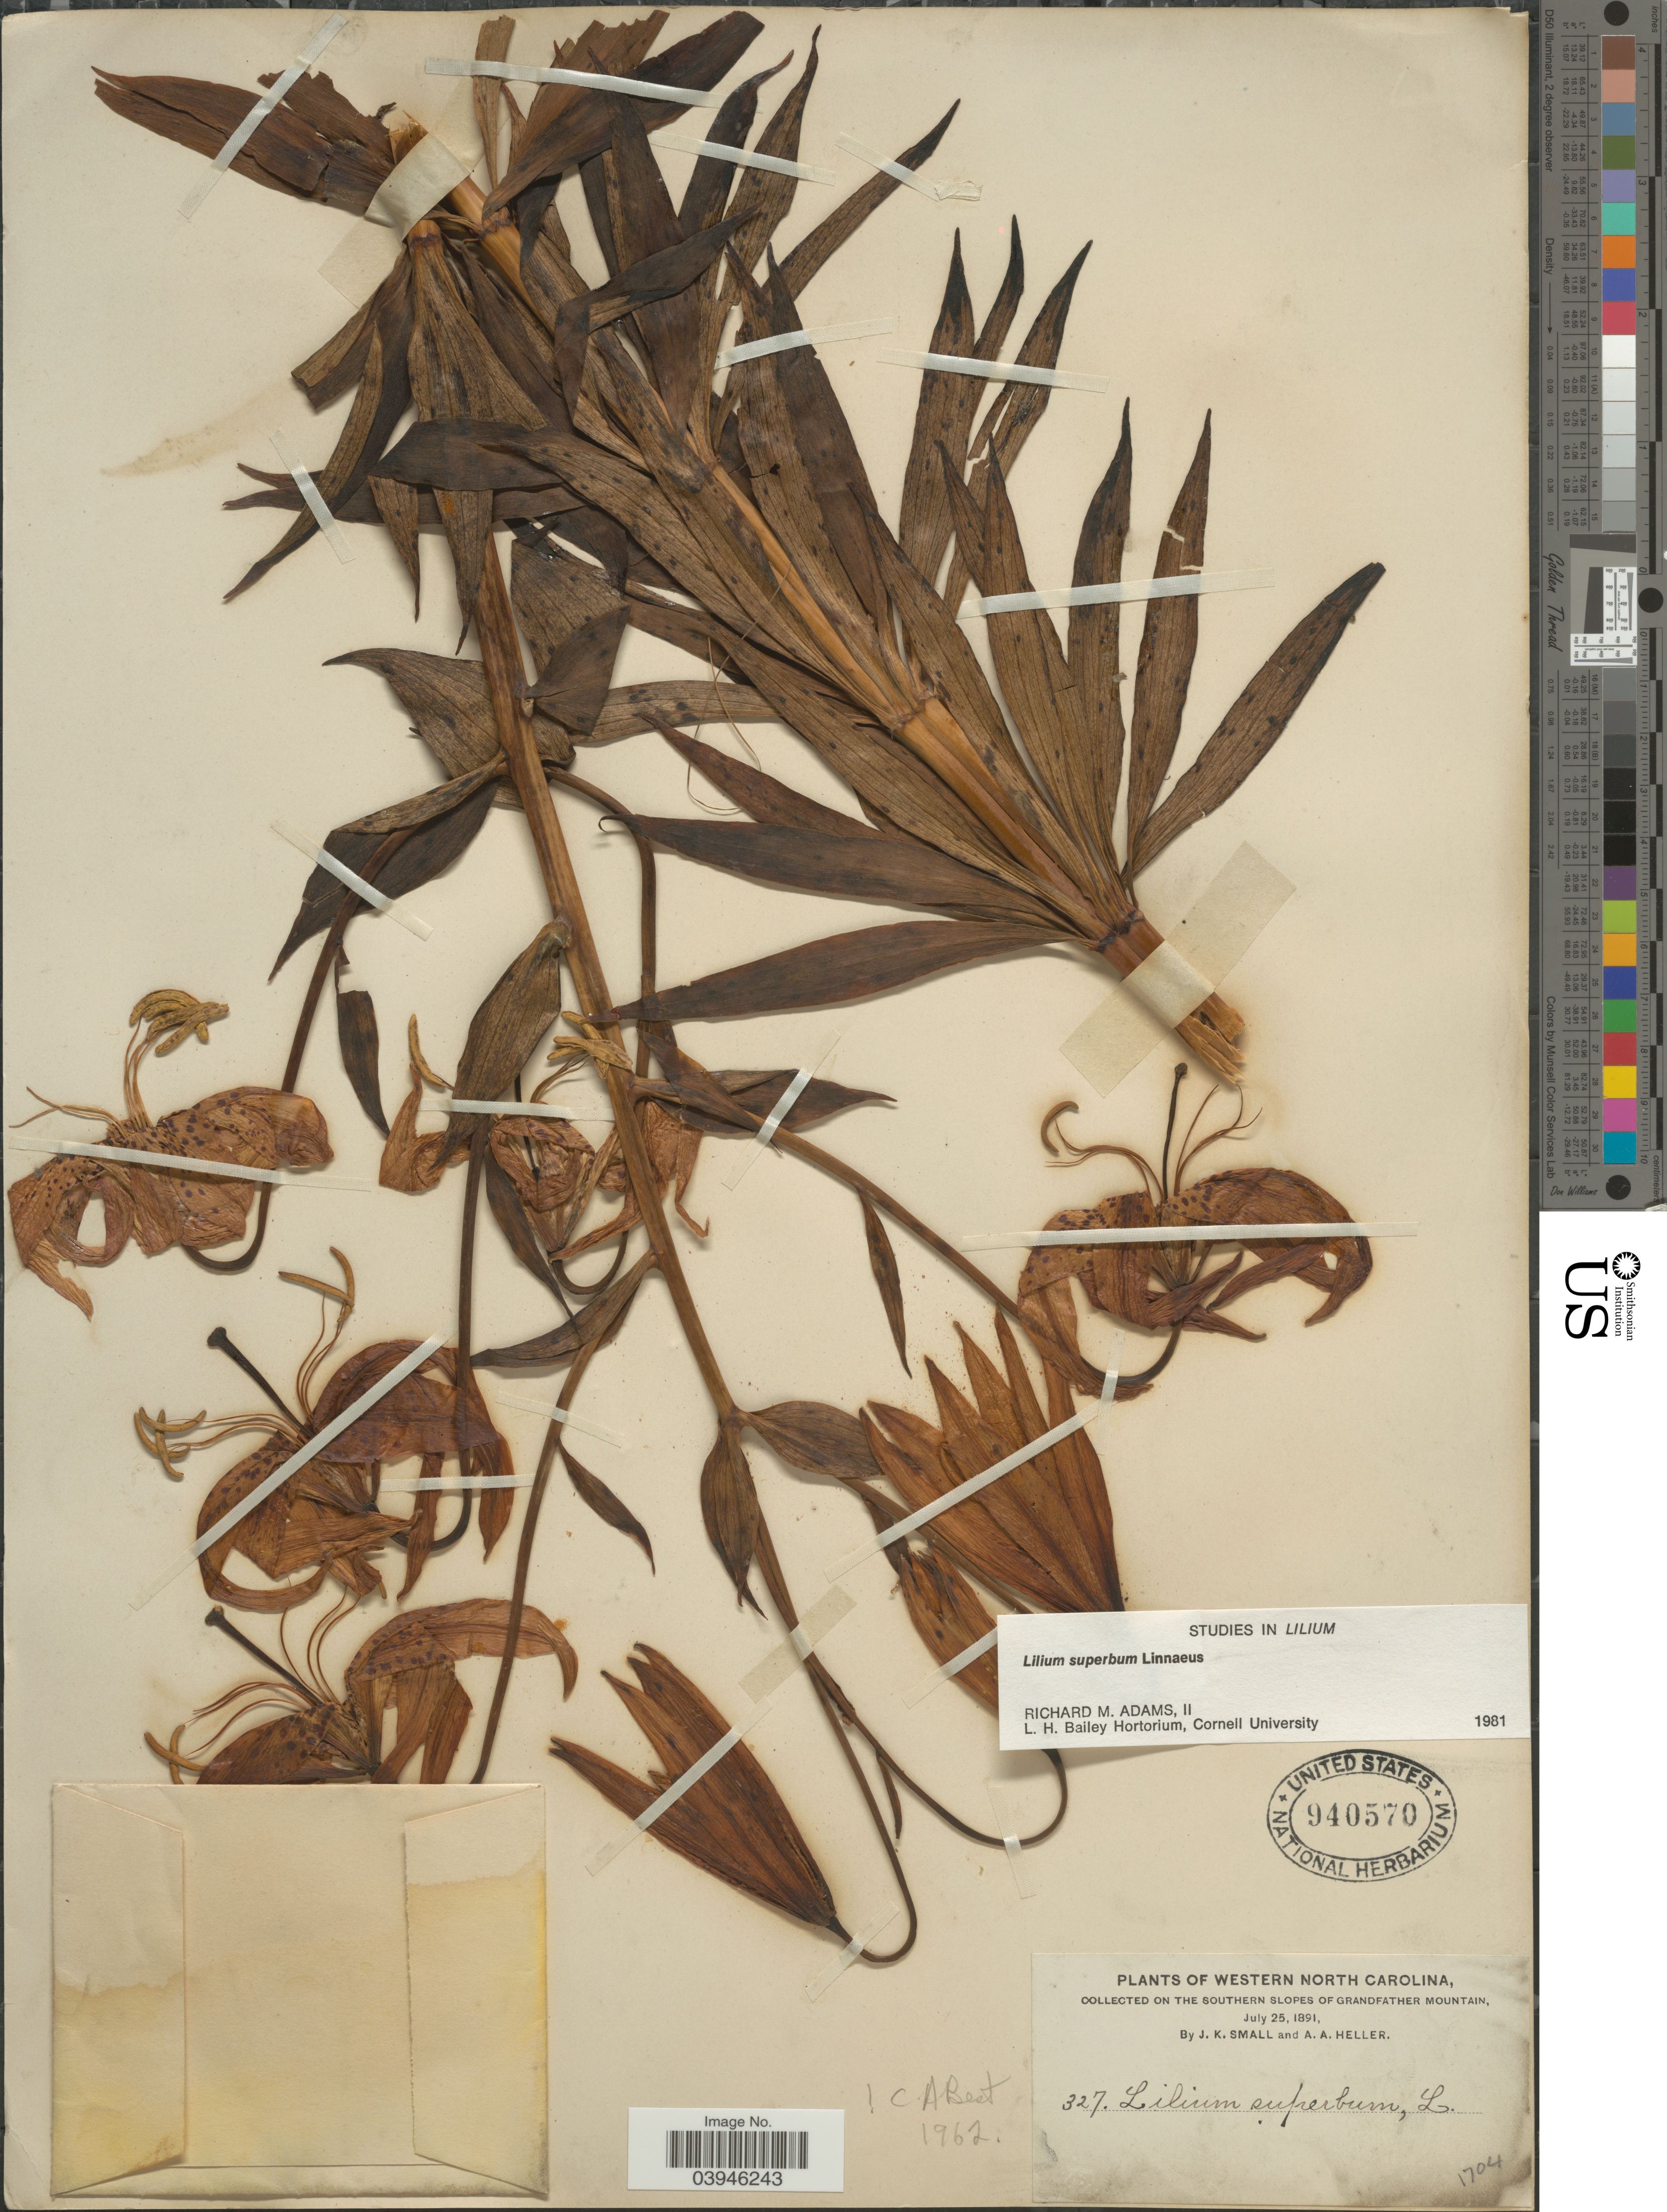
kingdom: Plantae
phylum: Tracheophyta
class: Liliopsida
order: Liliales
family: Liliaceae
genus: Lilium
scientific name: Lilium superbum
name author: L.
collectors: J. K. Small & A. A. Heller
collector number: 327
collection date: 1891-07-25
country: United States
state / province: North Carolina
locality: Western North Carolina. On the Southern slopes of Grandfather Mountain.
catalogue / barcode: US 940570